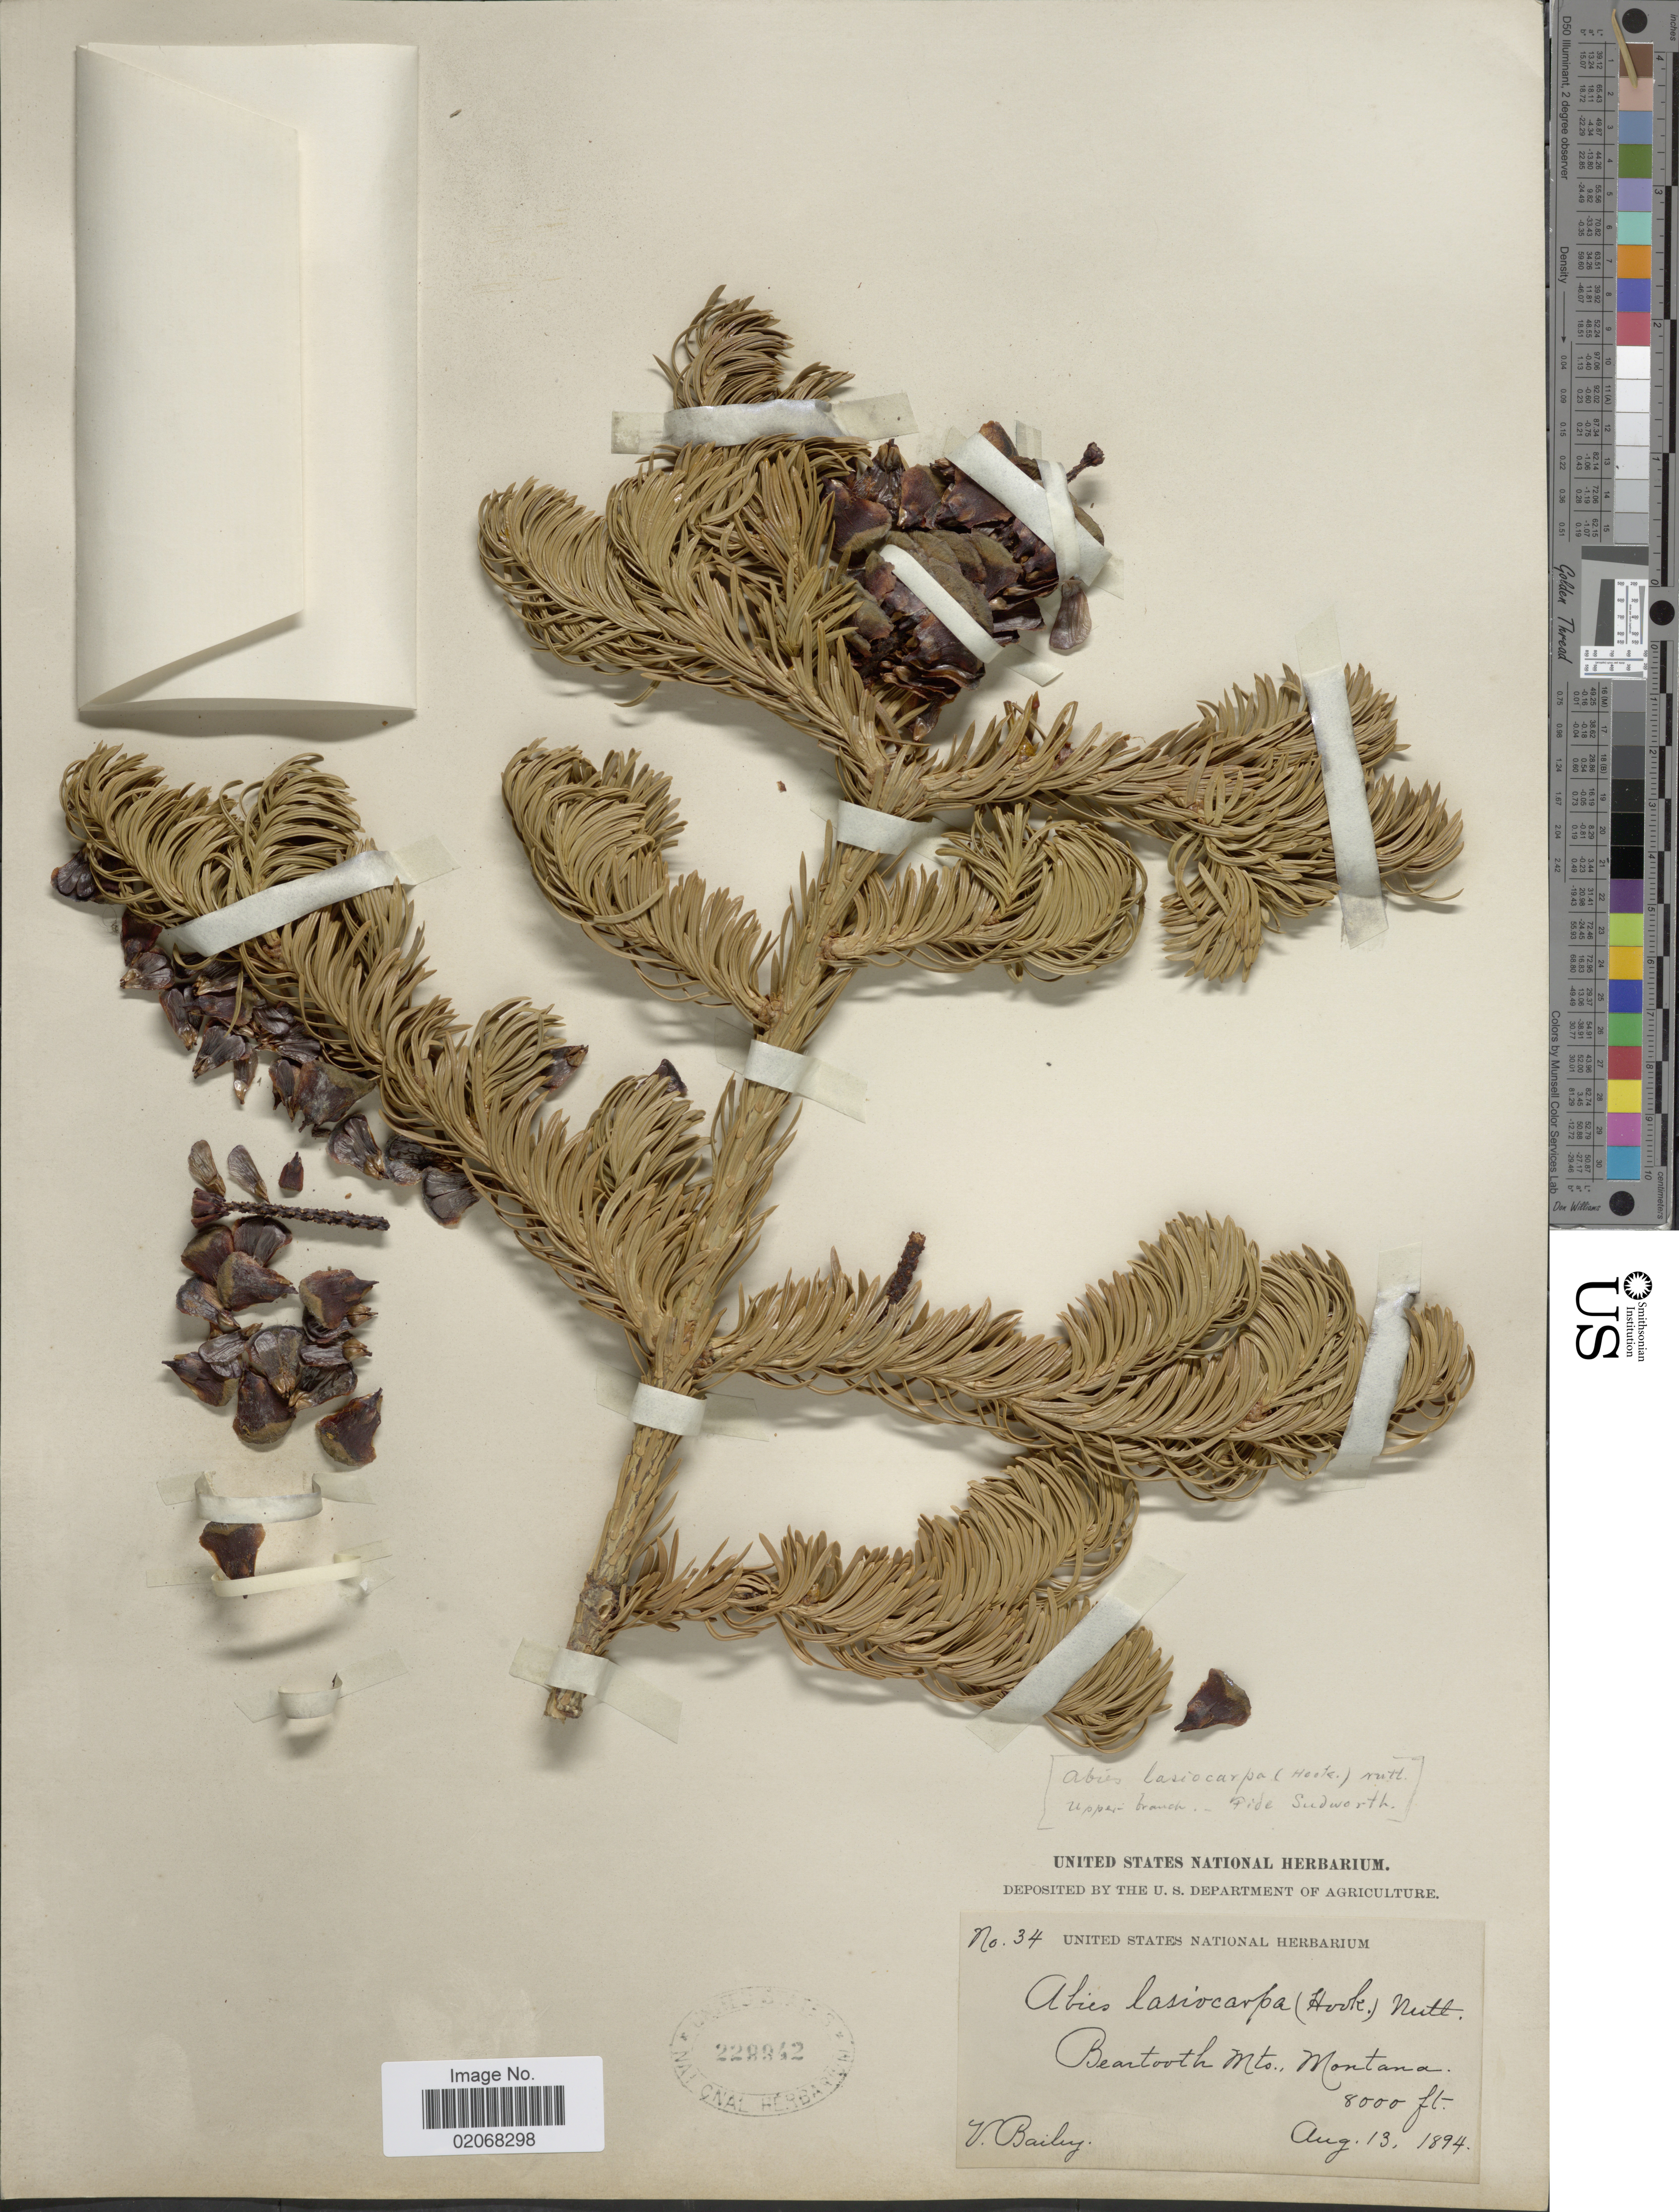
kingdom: Plantae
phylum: Tracheophyta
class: Pinopsida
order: Pinales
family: Pinaceae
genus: Abies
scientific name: Abies lasiocarpa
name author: (Hook.) Nutt.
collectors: V. L. Bailey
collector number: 34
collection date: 1894-08-13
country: United States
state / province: Montana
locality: Beartooth Mts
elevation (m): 2438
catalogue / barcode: US 229942